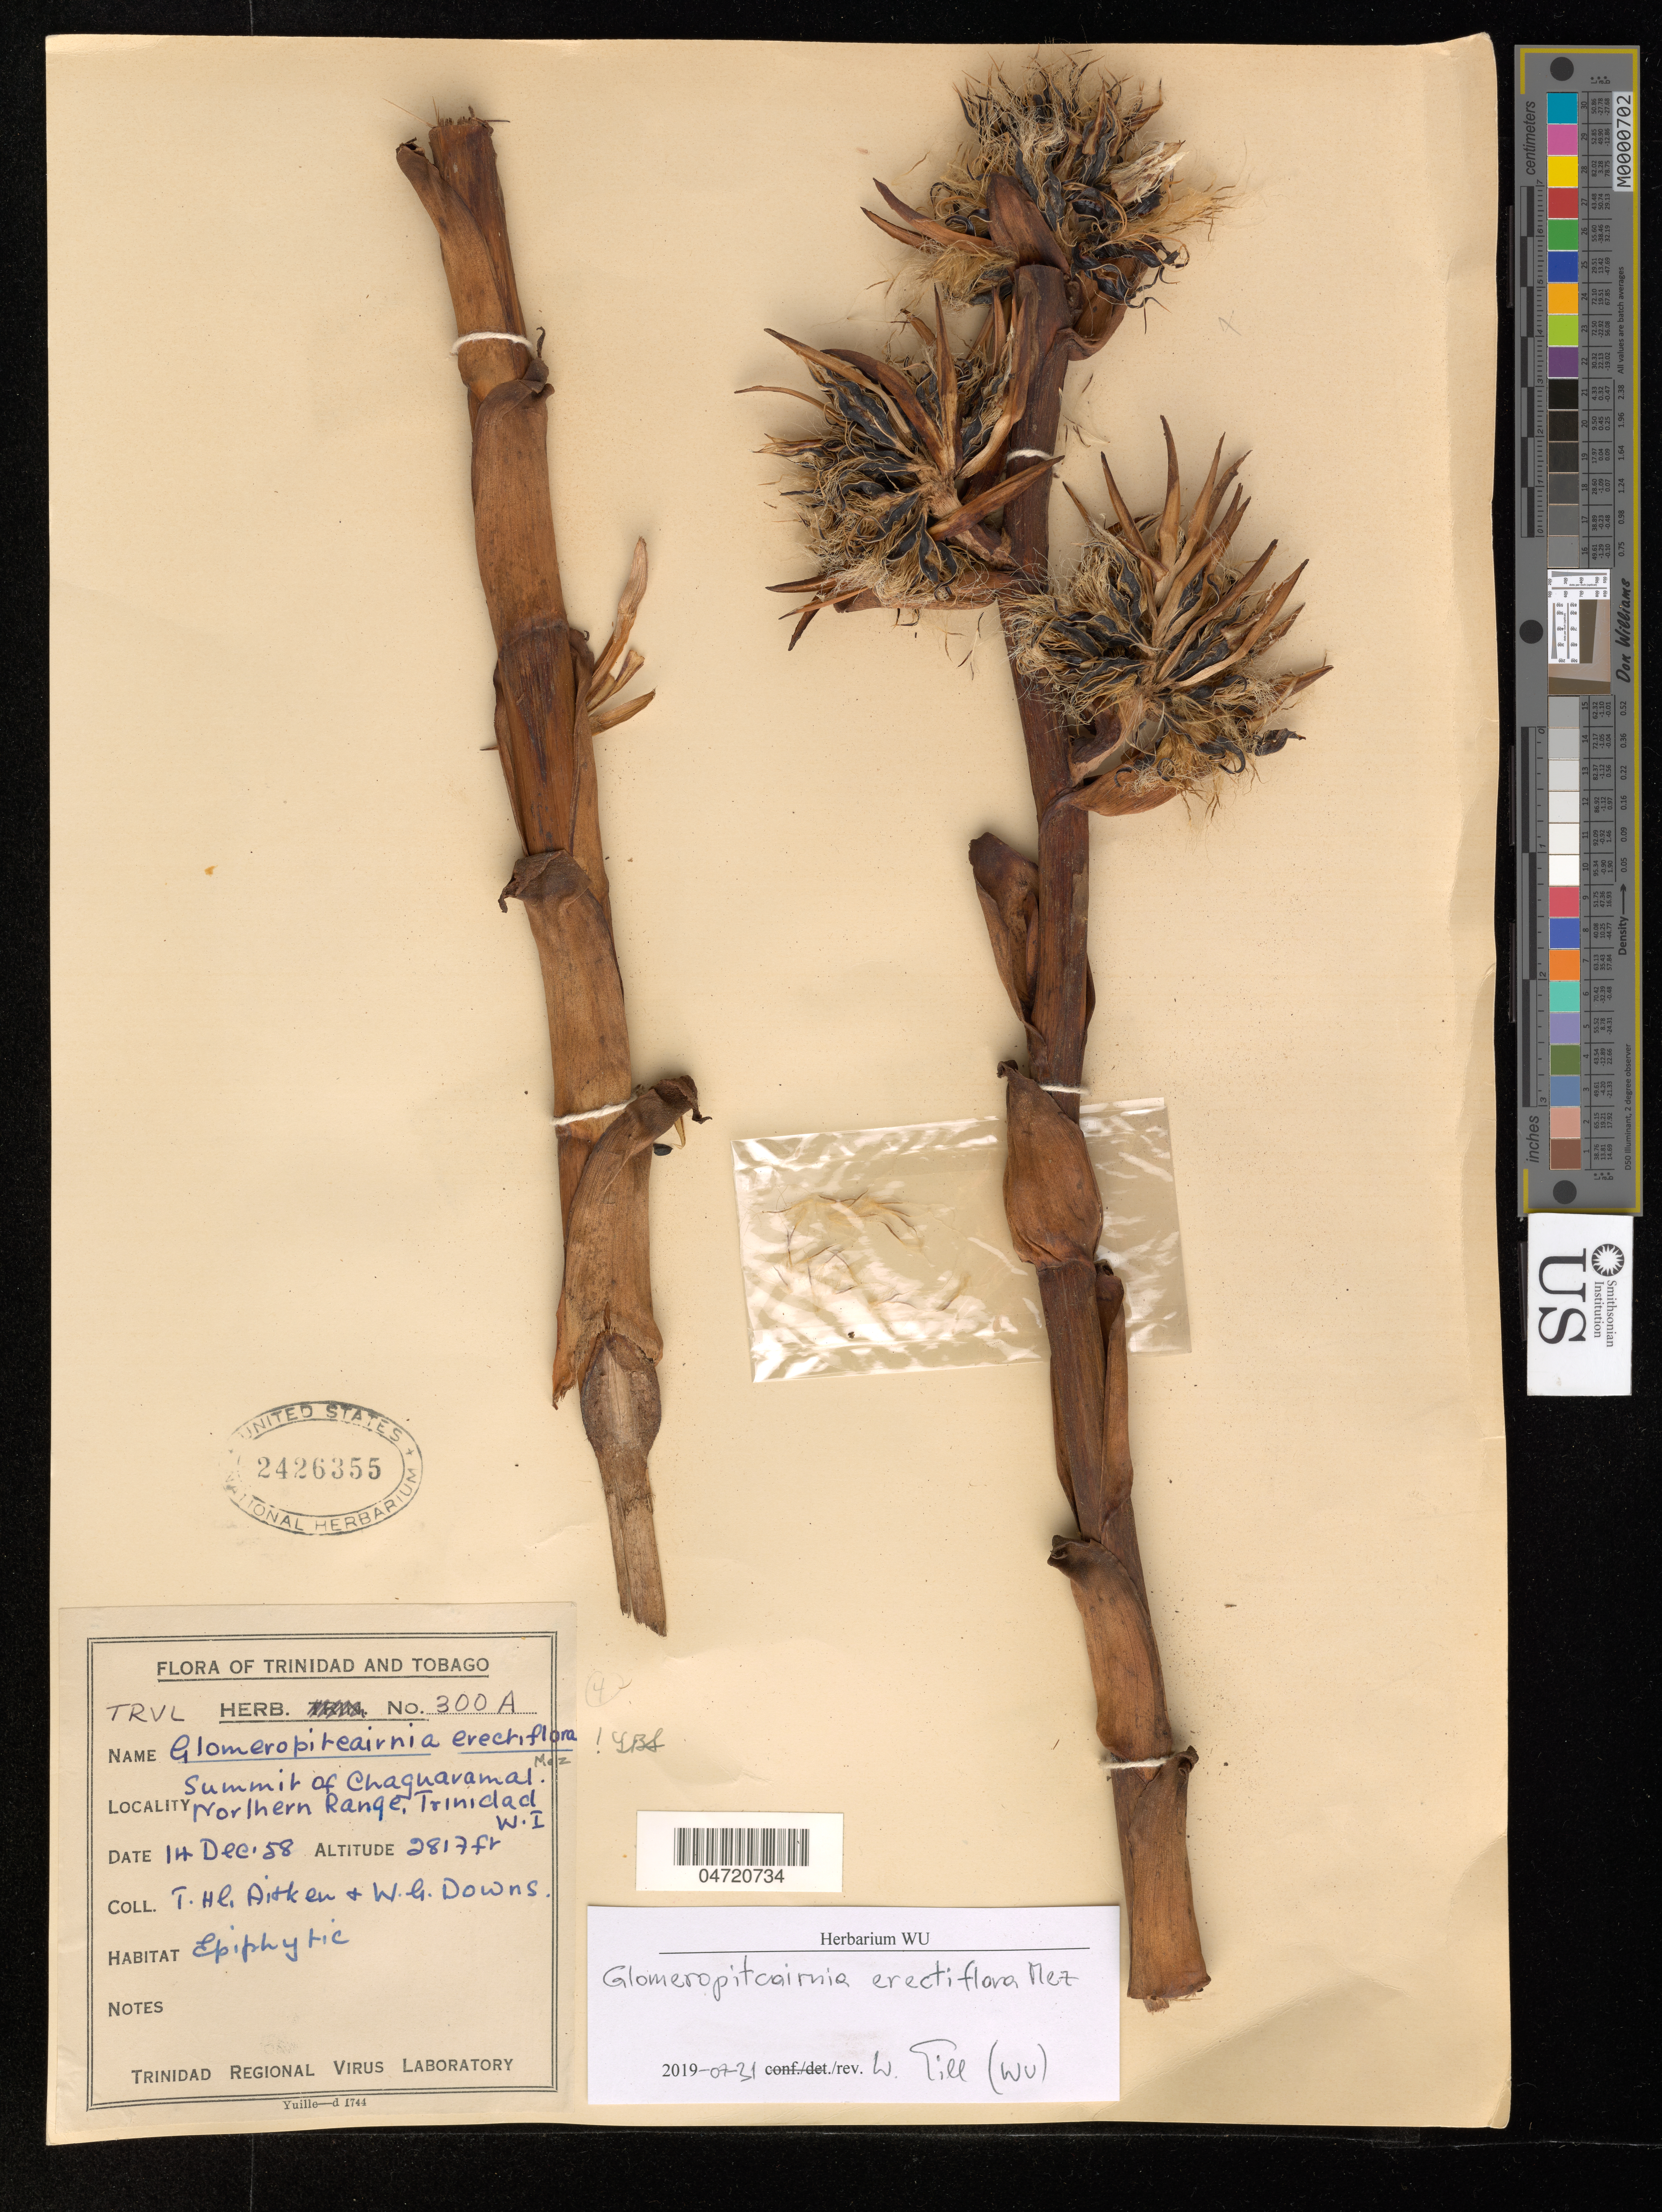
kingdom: Plantae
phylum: Tracheophyta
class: Liliopsida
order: Poales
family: Bromeliaceae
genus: Glomeropitcairnia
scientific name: Glomeropitcairnia erectiflora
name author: Mez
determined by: Till, W.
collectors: T. Aitken & W. G. Downs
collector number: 300 A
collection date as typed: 14 Dec 1958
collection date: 1958-12-14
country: Trinidad and Tobago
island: Trinidad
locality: Summit of Chaguaramal, Northern Range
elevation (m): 859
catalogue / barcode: US 2426355